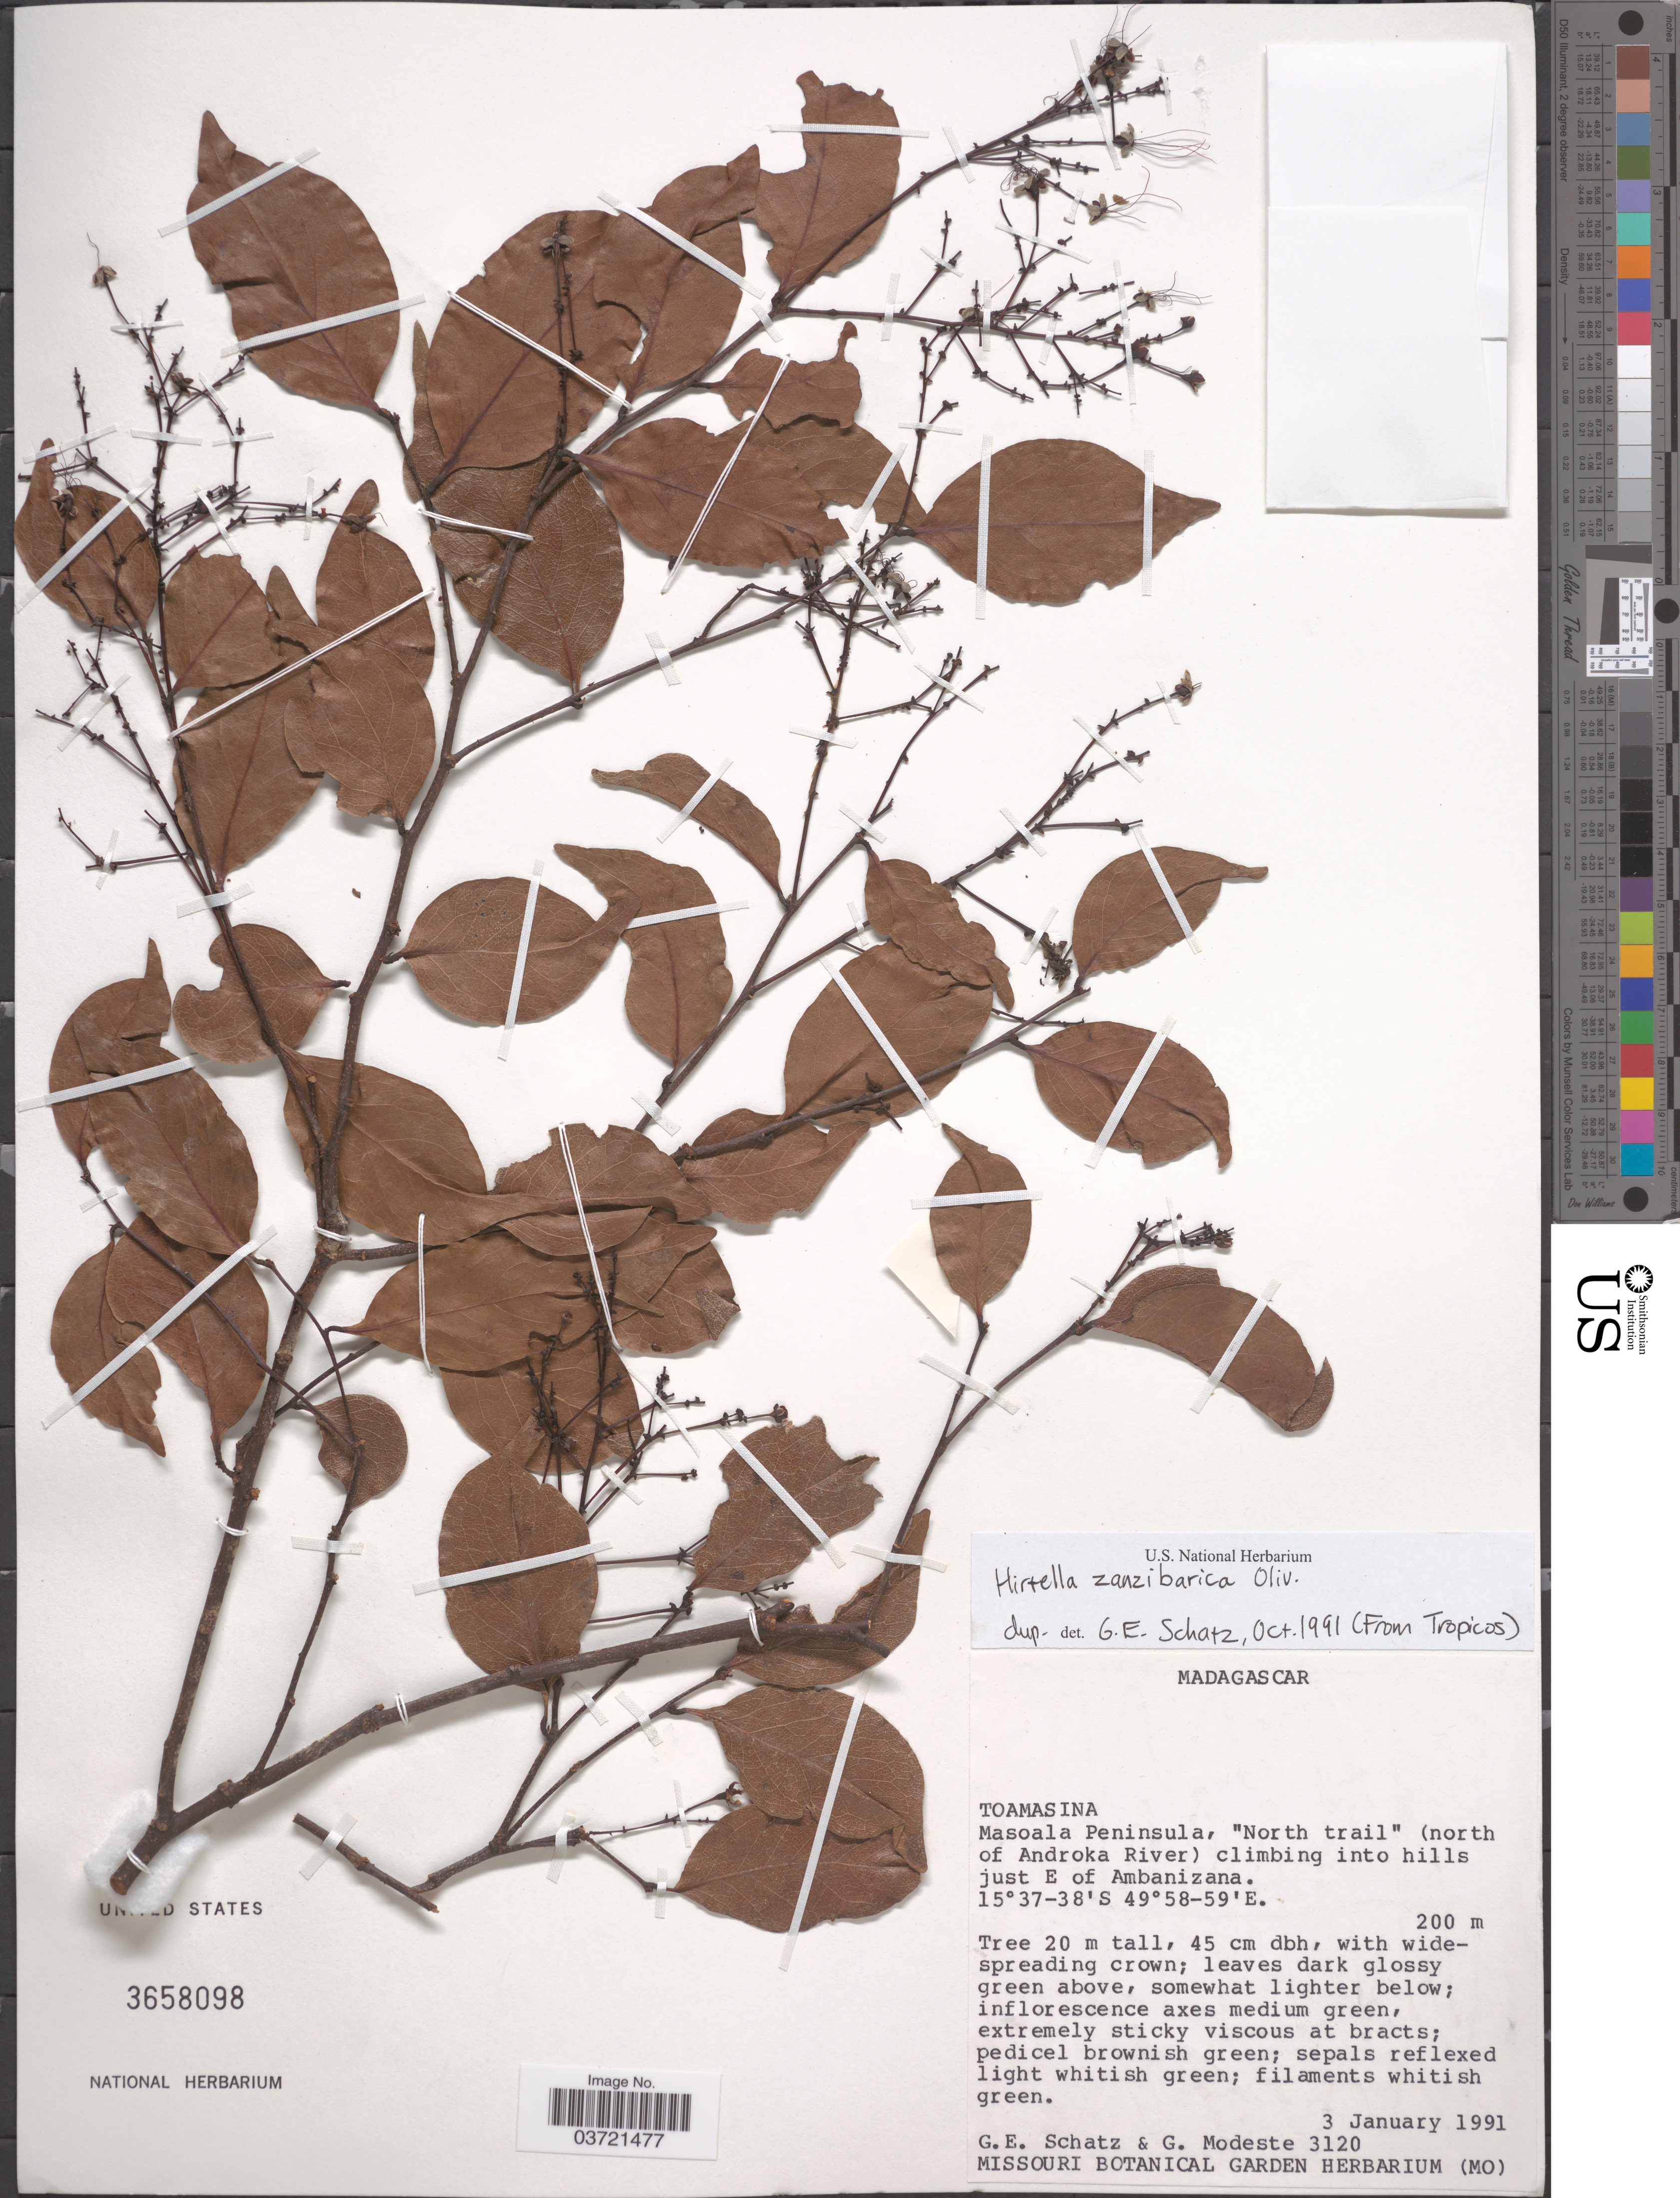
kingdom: Plantae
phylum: Tracheophyta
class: Magnoliopsida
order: Malpighiales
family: Chrysobalanaceae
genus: Hirtella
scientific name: Hirtella zanzibarica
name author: Oliv.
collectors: G. Schatz & G. Modeste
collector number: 3120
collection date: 1991-01-03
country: Madagascar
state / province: Analanjirofo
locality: Masoala Peninsula, "North trail" (north of Androka River) climbing into hills just E of Ambanizana.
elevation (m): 200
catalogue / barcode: US 3658098